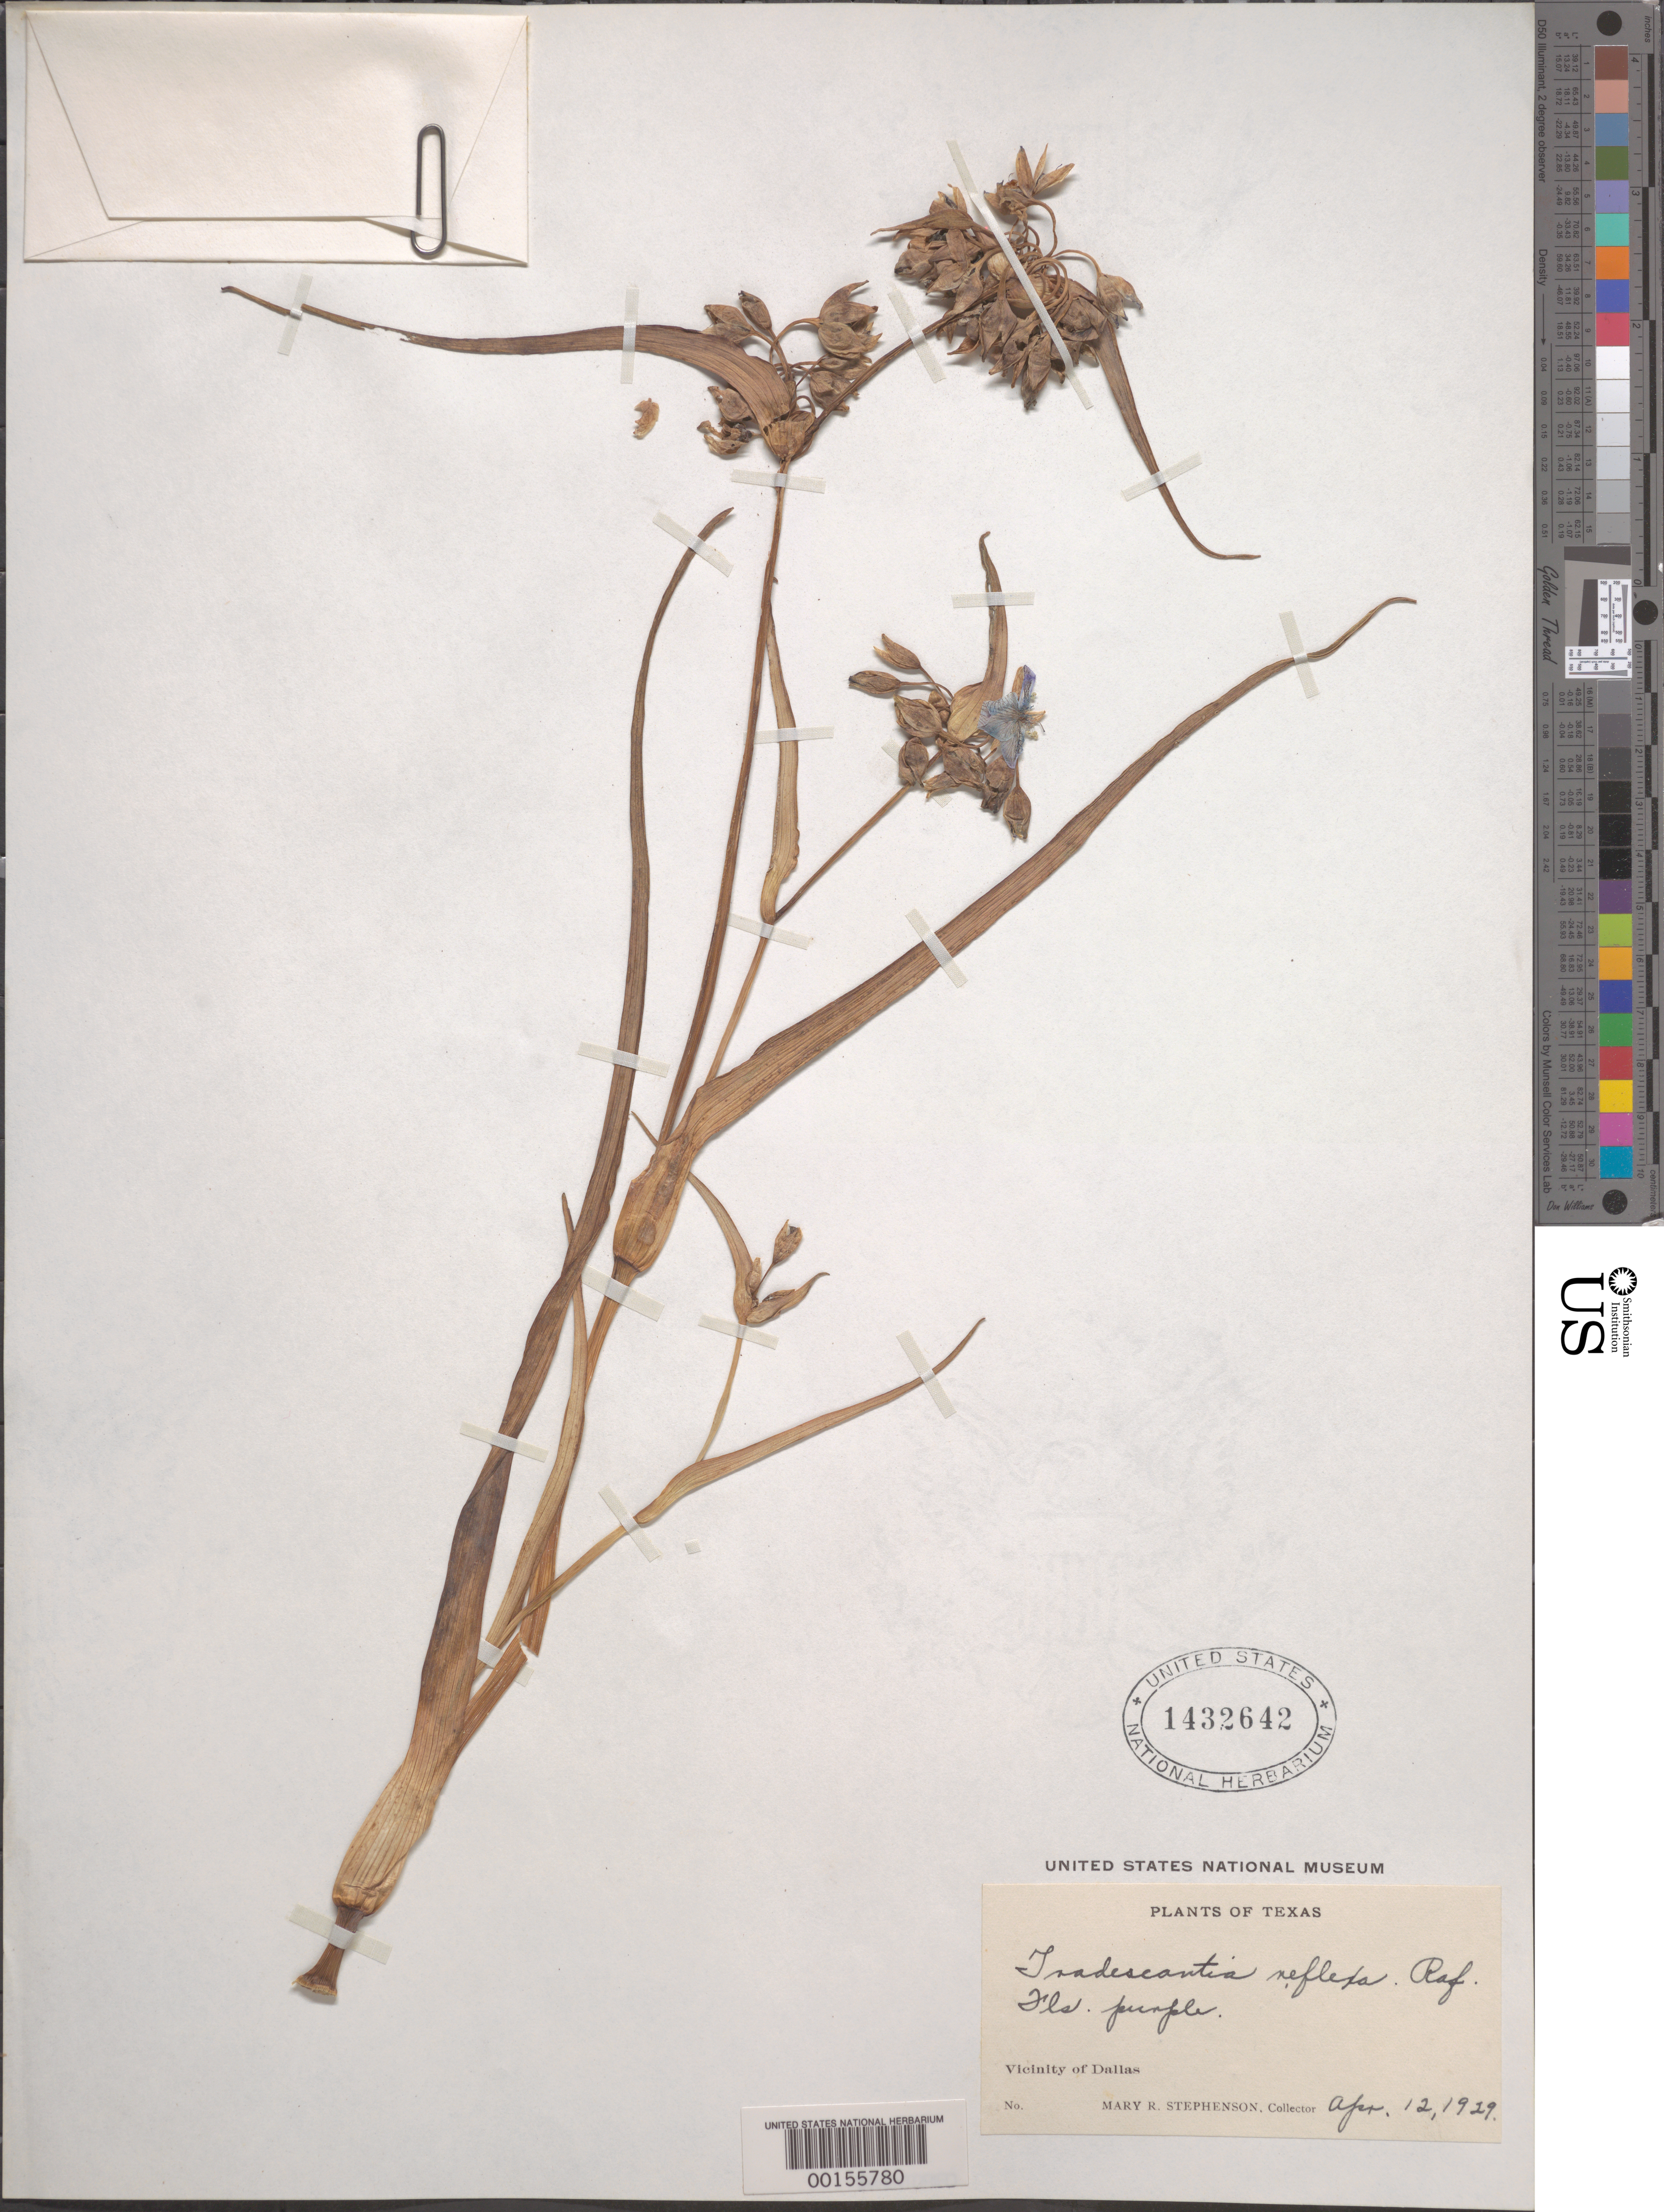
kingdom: Plantae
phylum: Tracheophyta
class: Liliopsida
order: Commelinales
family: Commelinaceae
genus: Tradescantia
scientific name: Tradescantia ohiensis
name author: Raf.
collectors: M. R. Stephenson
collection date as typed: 12 Apr 1929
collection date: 1929-04-12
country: United States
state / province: Texas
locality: Near dallas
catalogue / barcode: US 1432642